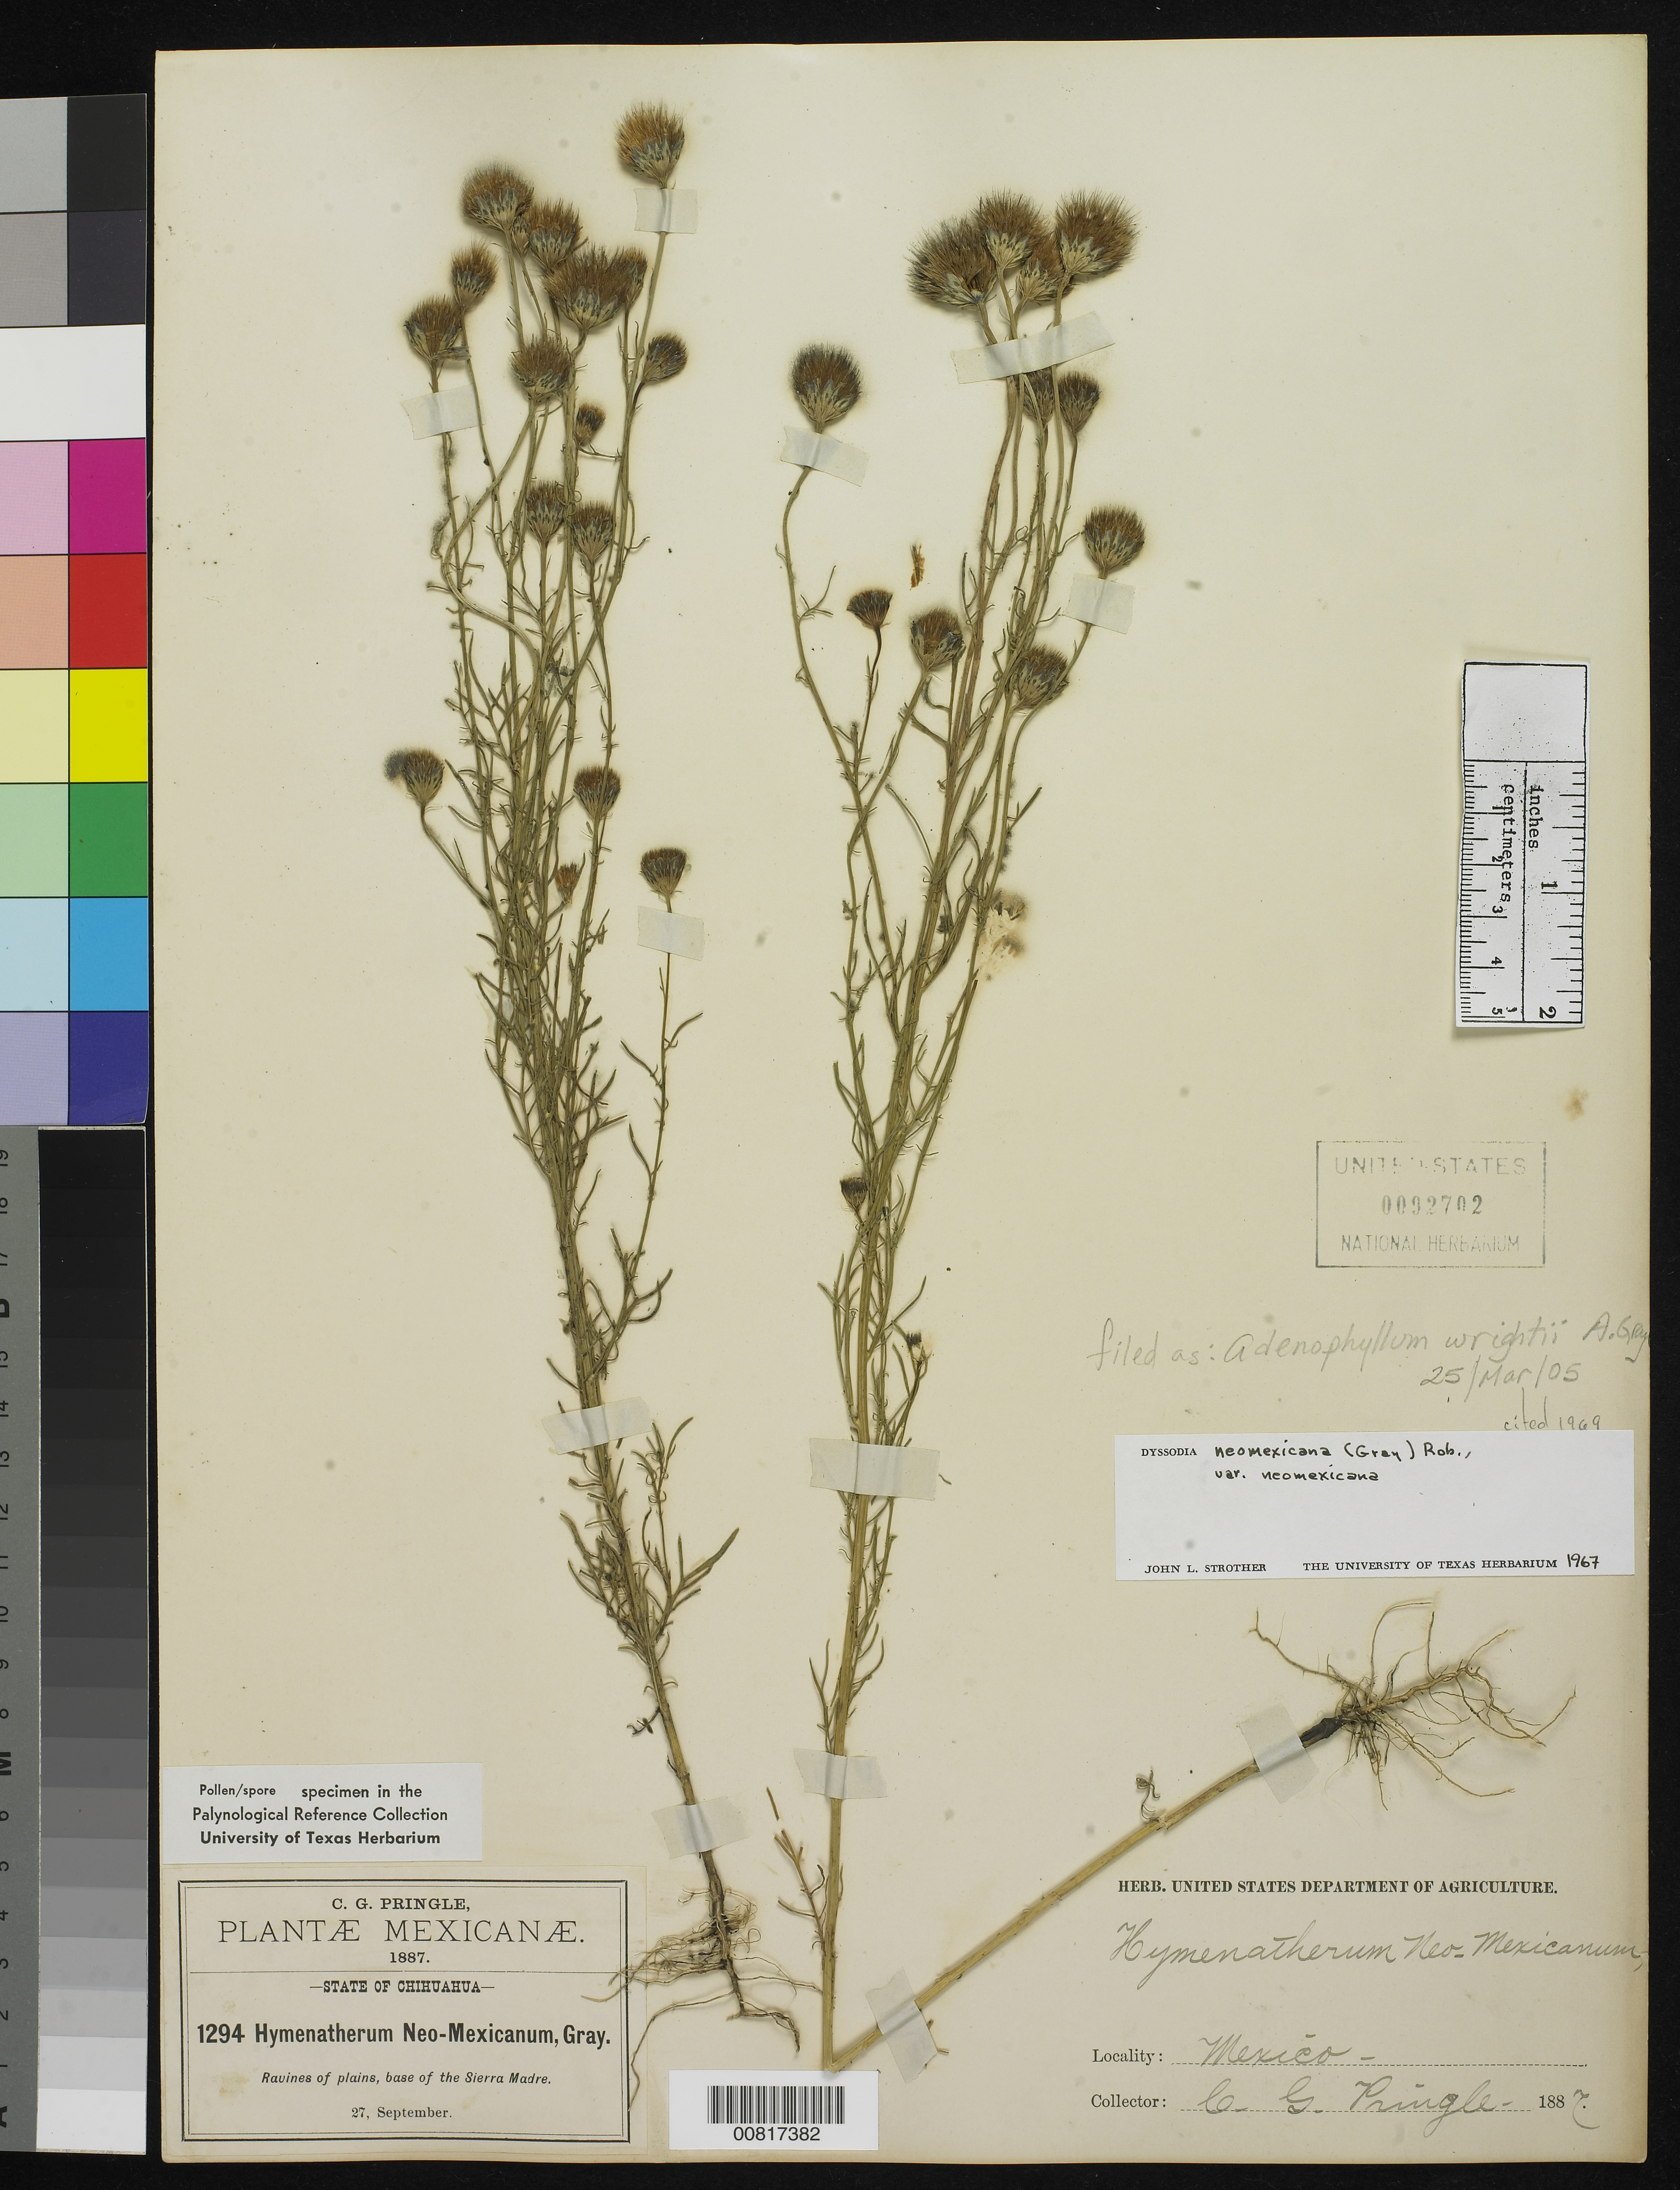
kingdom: Plantae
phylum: Tracheophyta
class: Magnoliopsida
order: Asterales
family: Asteraceae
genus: Adenophyllum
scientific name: Adenophyllum wrightii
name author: A. Gray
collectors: C. G. Pringle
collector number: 1294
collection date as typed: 27 Sep 1887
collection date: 1887-09-27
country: Mexico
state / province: Chihuahua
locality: Ravines of plains, base of the Sierra Madre, Chihuahua.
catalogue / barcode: US 92702